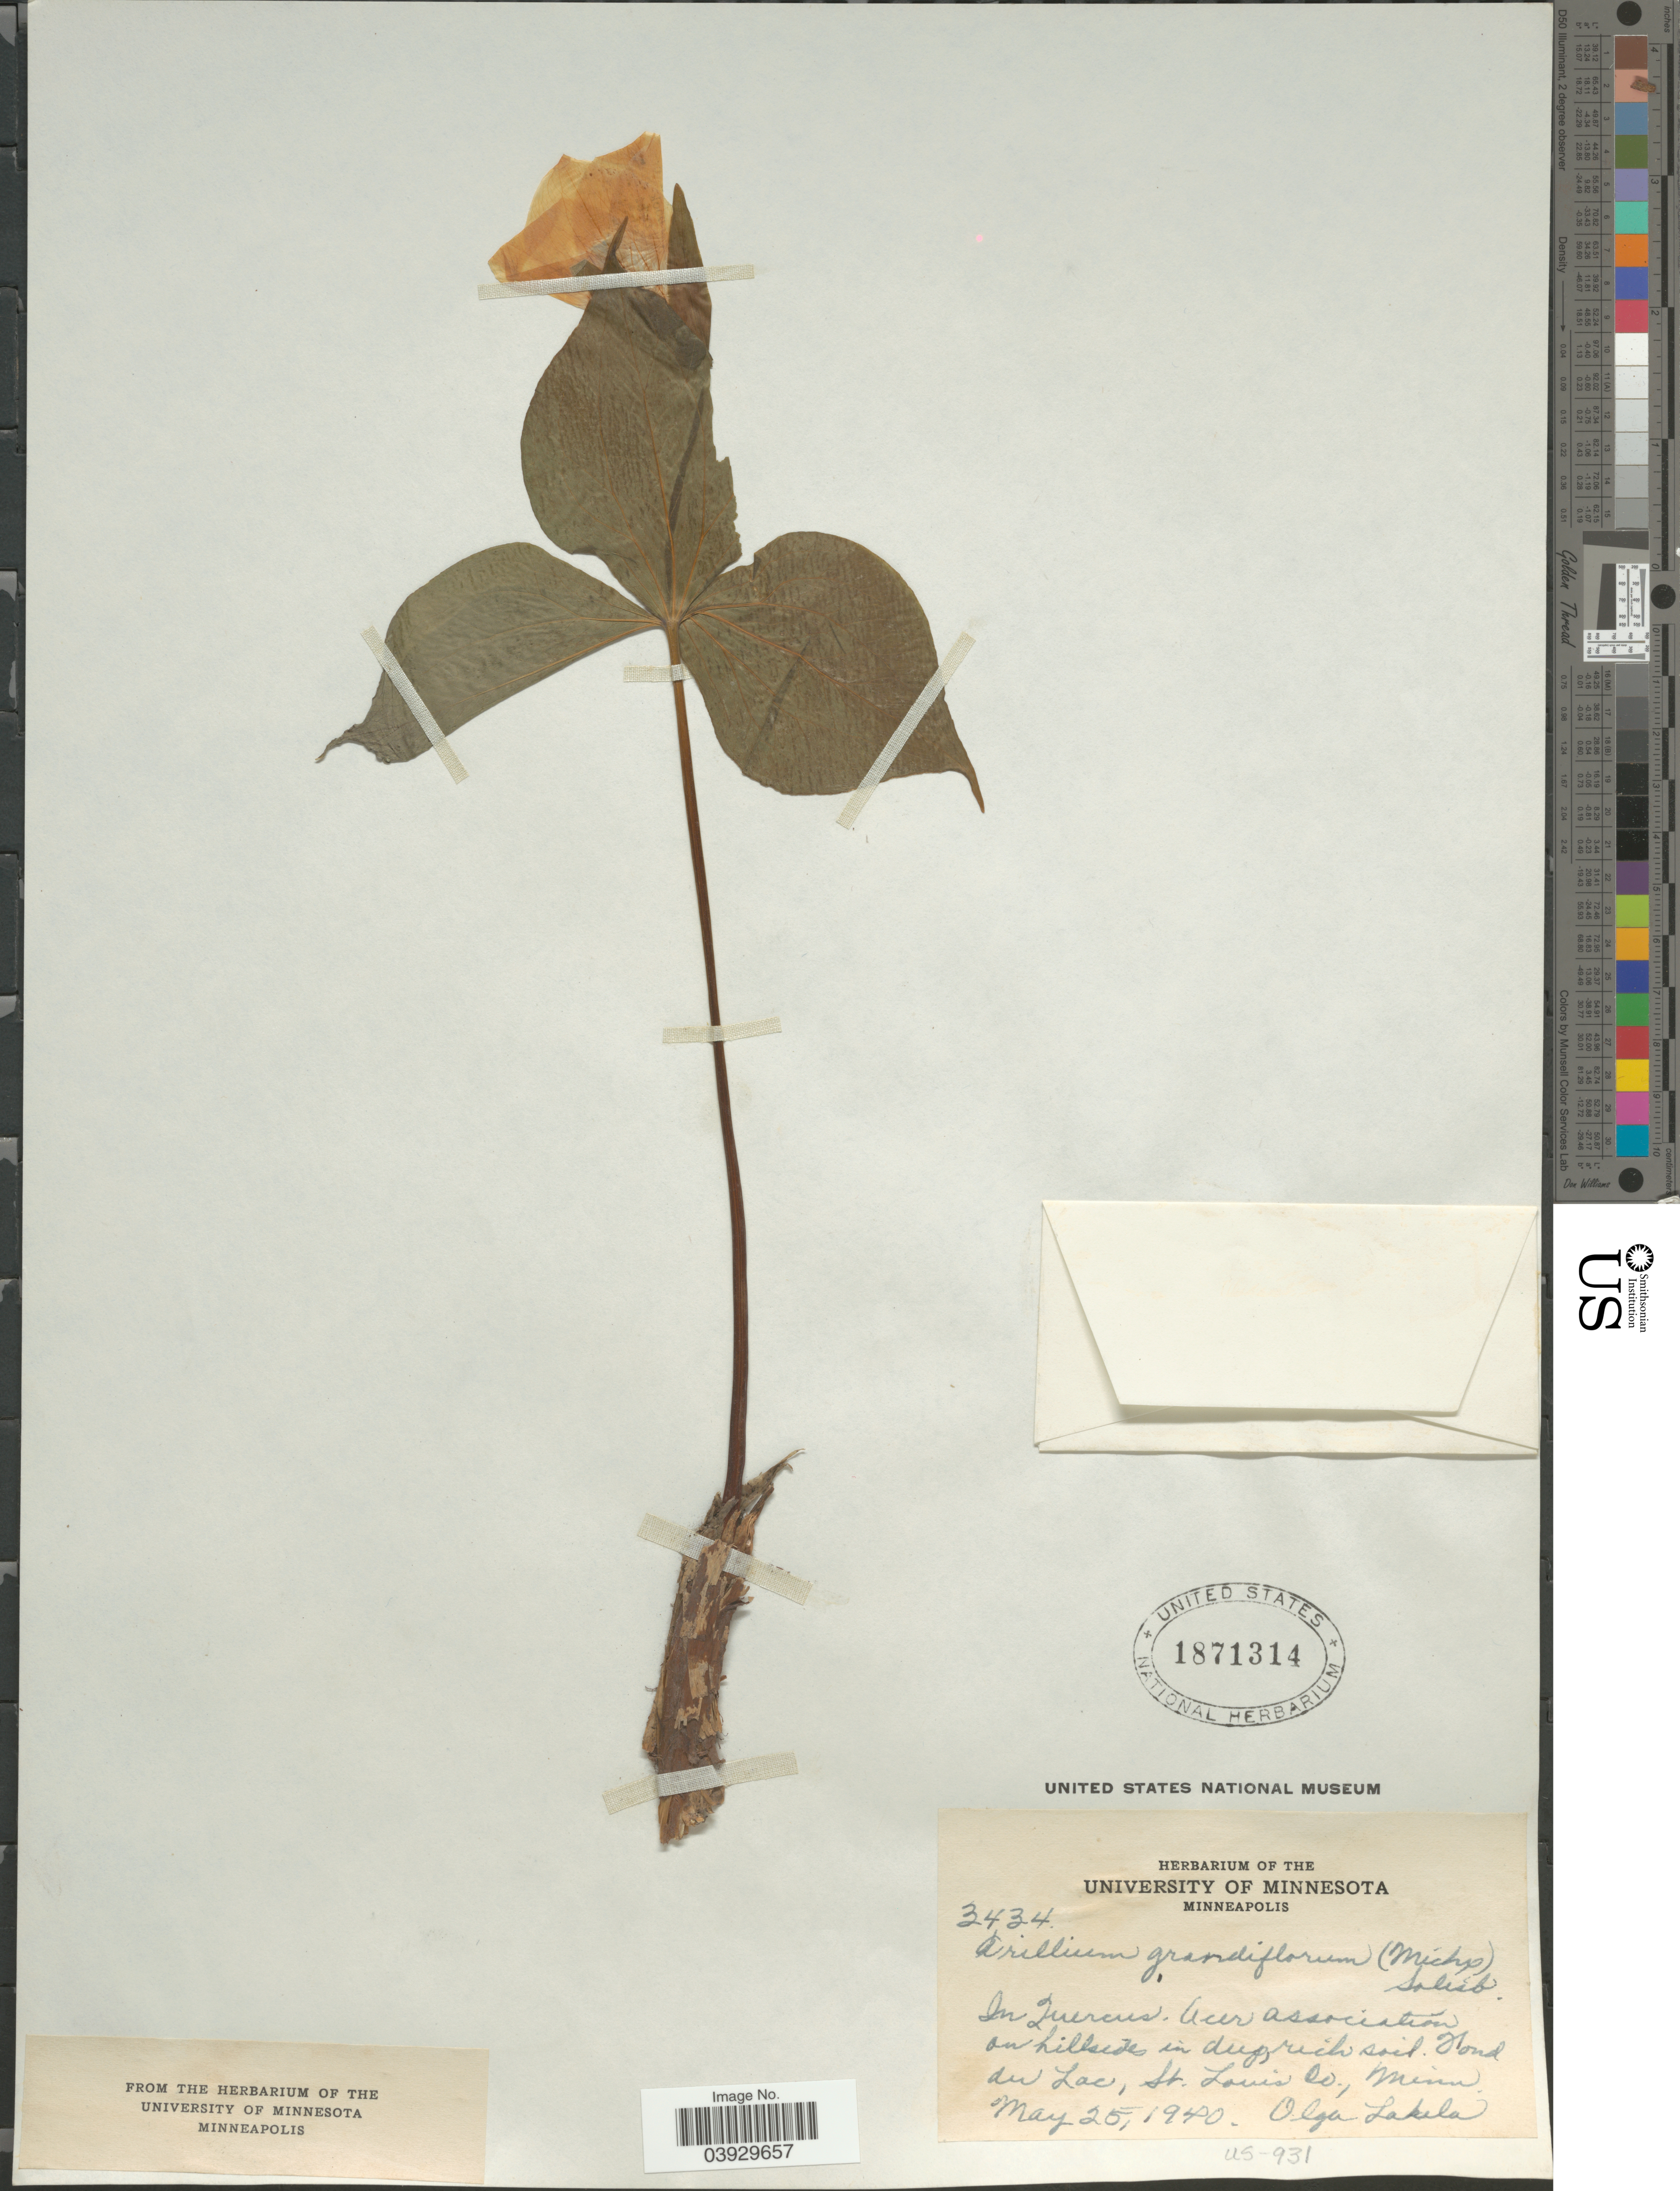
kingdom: Plantae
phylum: Tracheophyta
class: Liliopsida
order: Liliales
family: Melanthiaceae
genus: Trillium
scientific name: Trillium grandiflorum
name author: (Michx.) Salisb.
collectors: O. K. Lakela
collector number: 3434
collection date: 1940-05-25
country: United States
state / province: Minnesota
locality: Pond du Lac, St. Louis Co.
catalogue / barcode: US 1871314